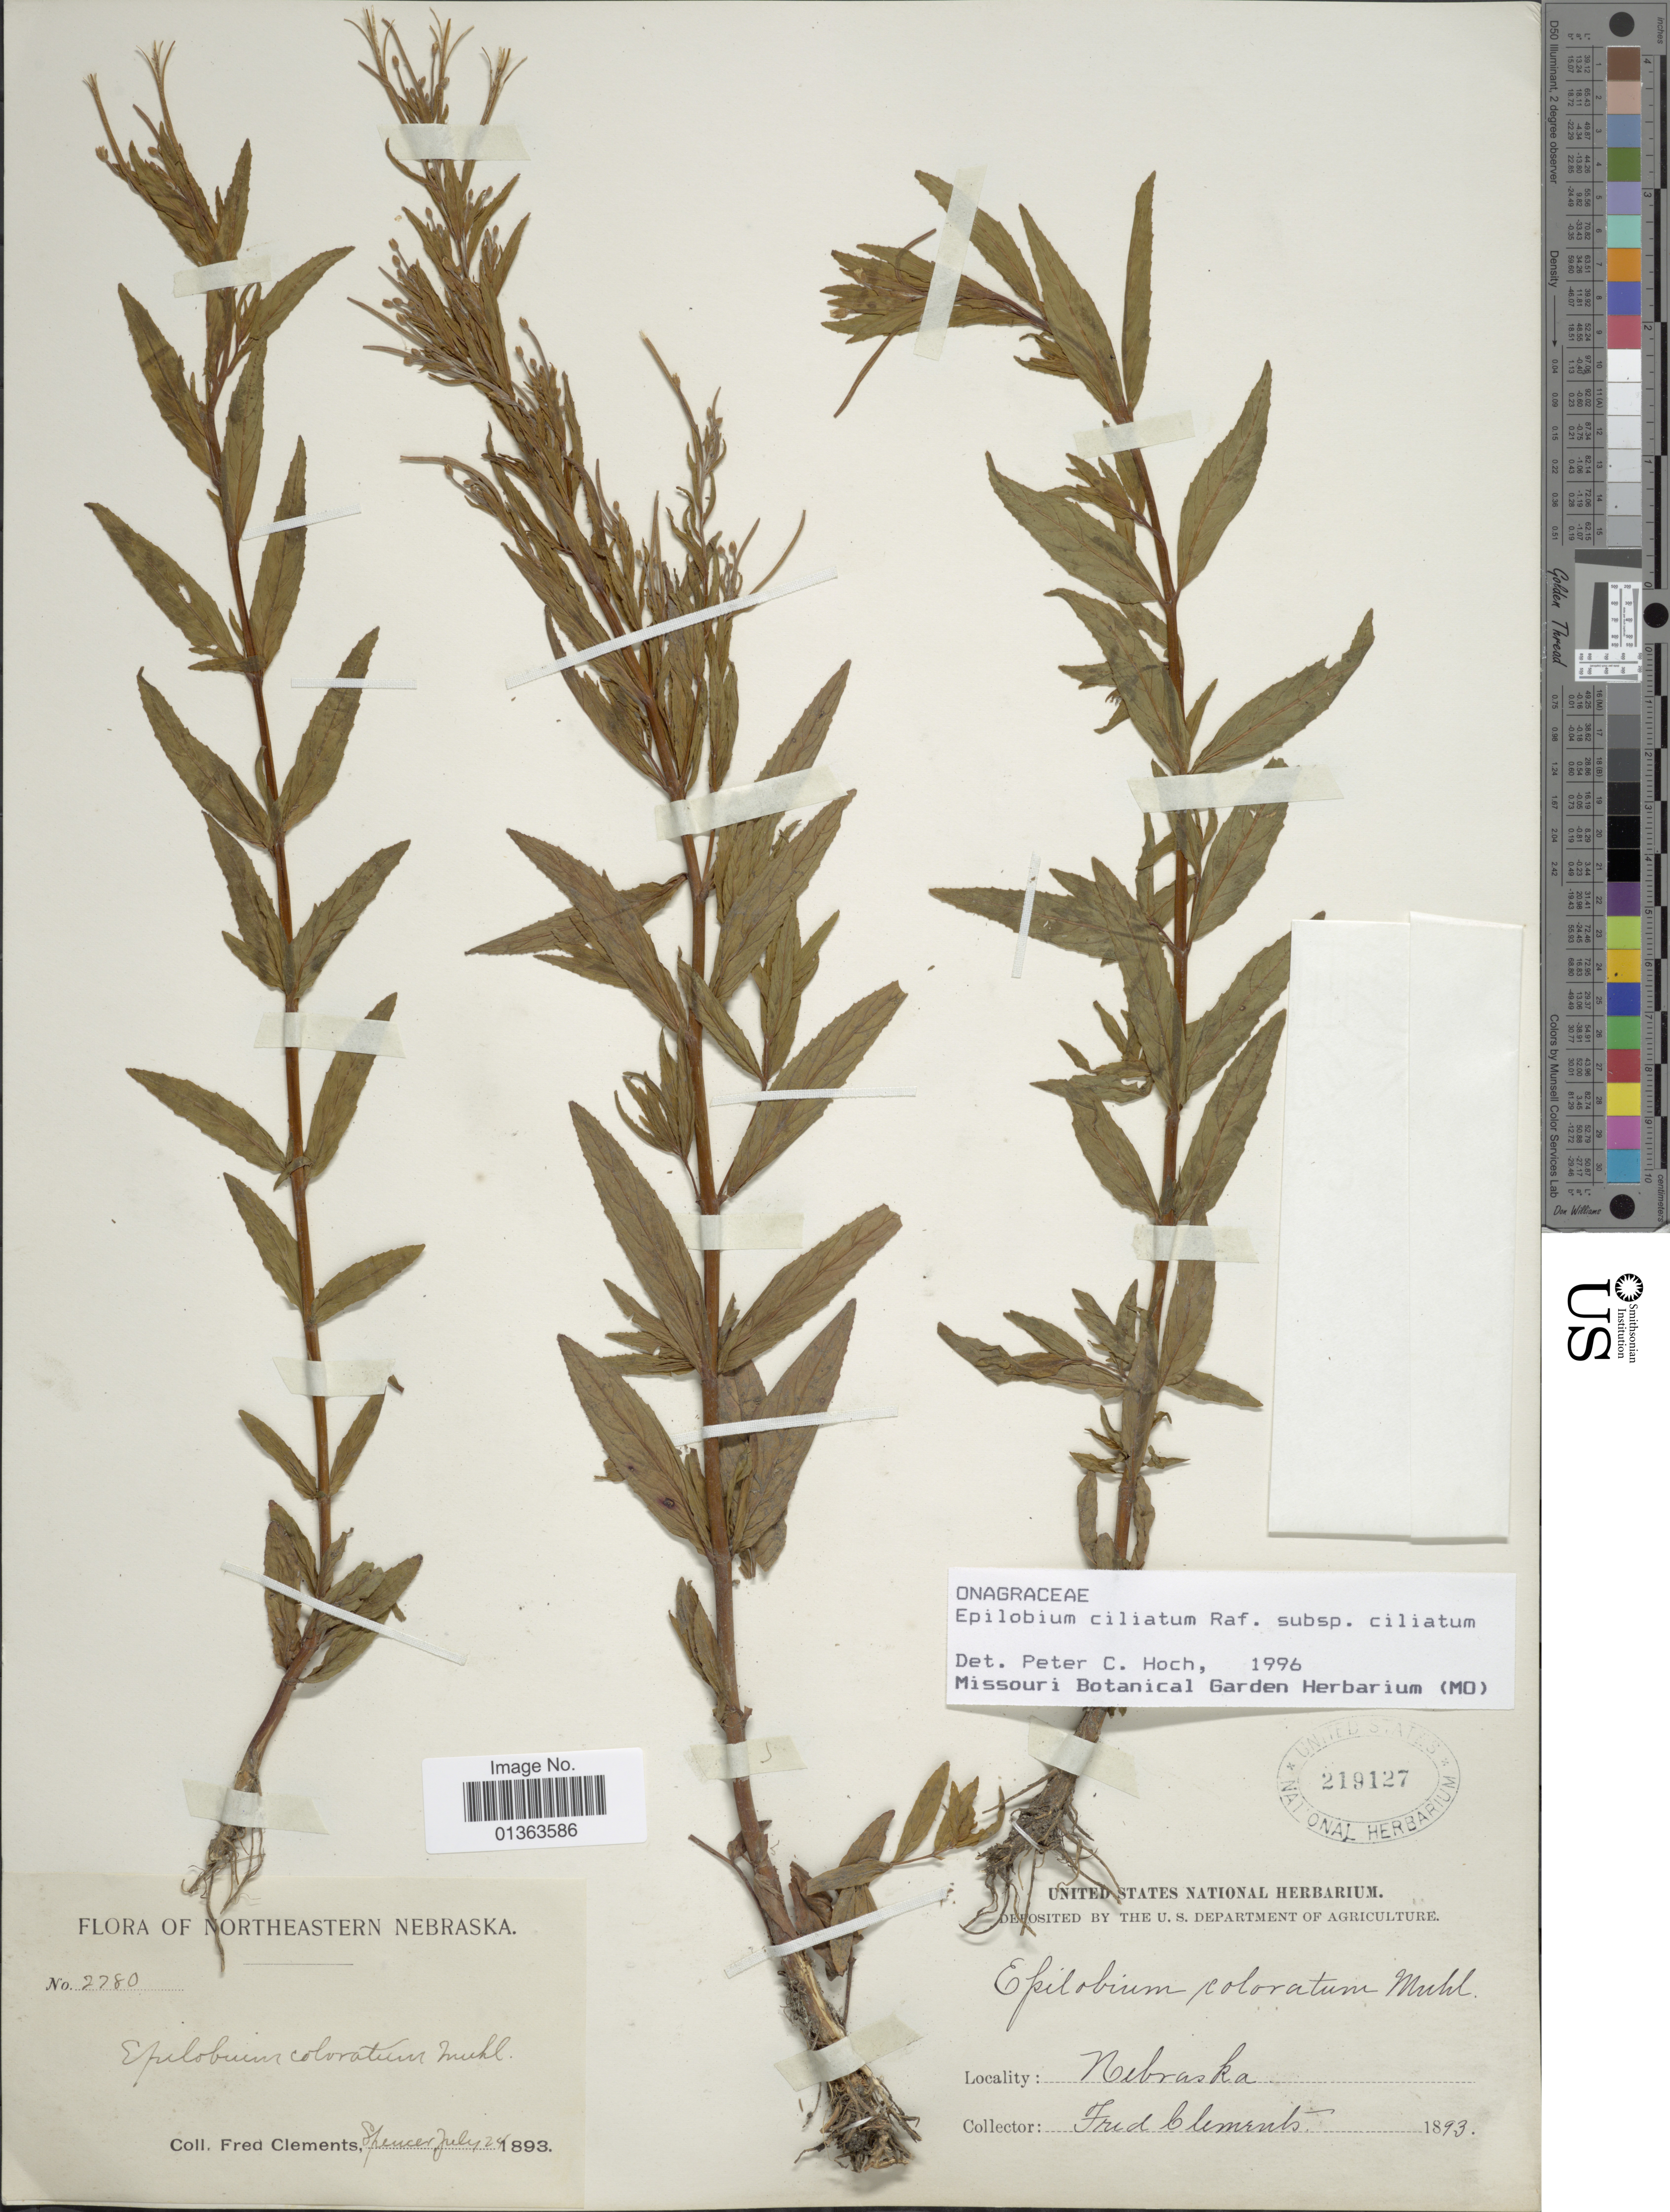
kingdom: Plantae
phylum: Tracheophyta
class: Magnoliopsida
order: Myrtales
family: Onagraceae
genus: Epilobium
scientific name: Epilobium ciliatum subsp. ciliatum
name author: Raf.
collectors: F. E. Clements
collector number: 2280*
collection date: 1893-07-24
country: United States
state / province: Nebraska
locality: Northeastern Nebraska.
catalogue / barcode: US 219127